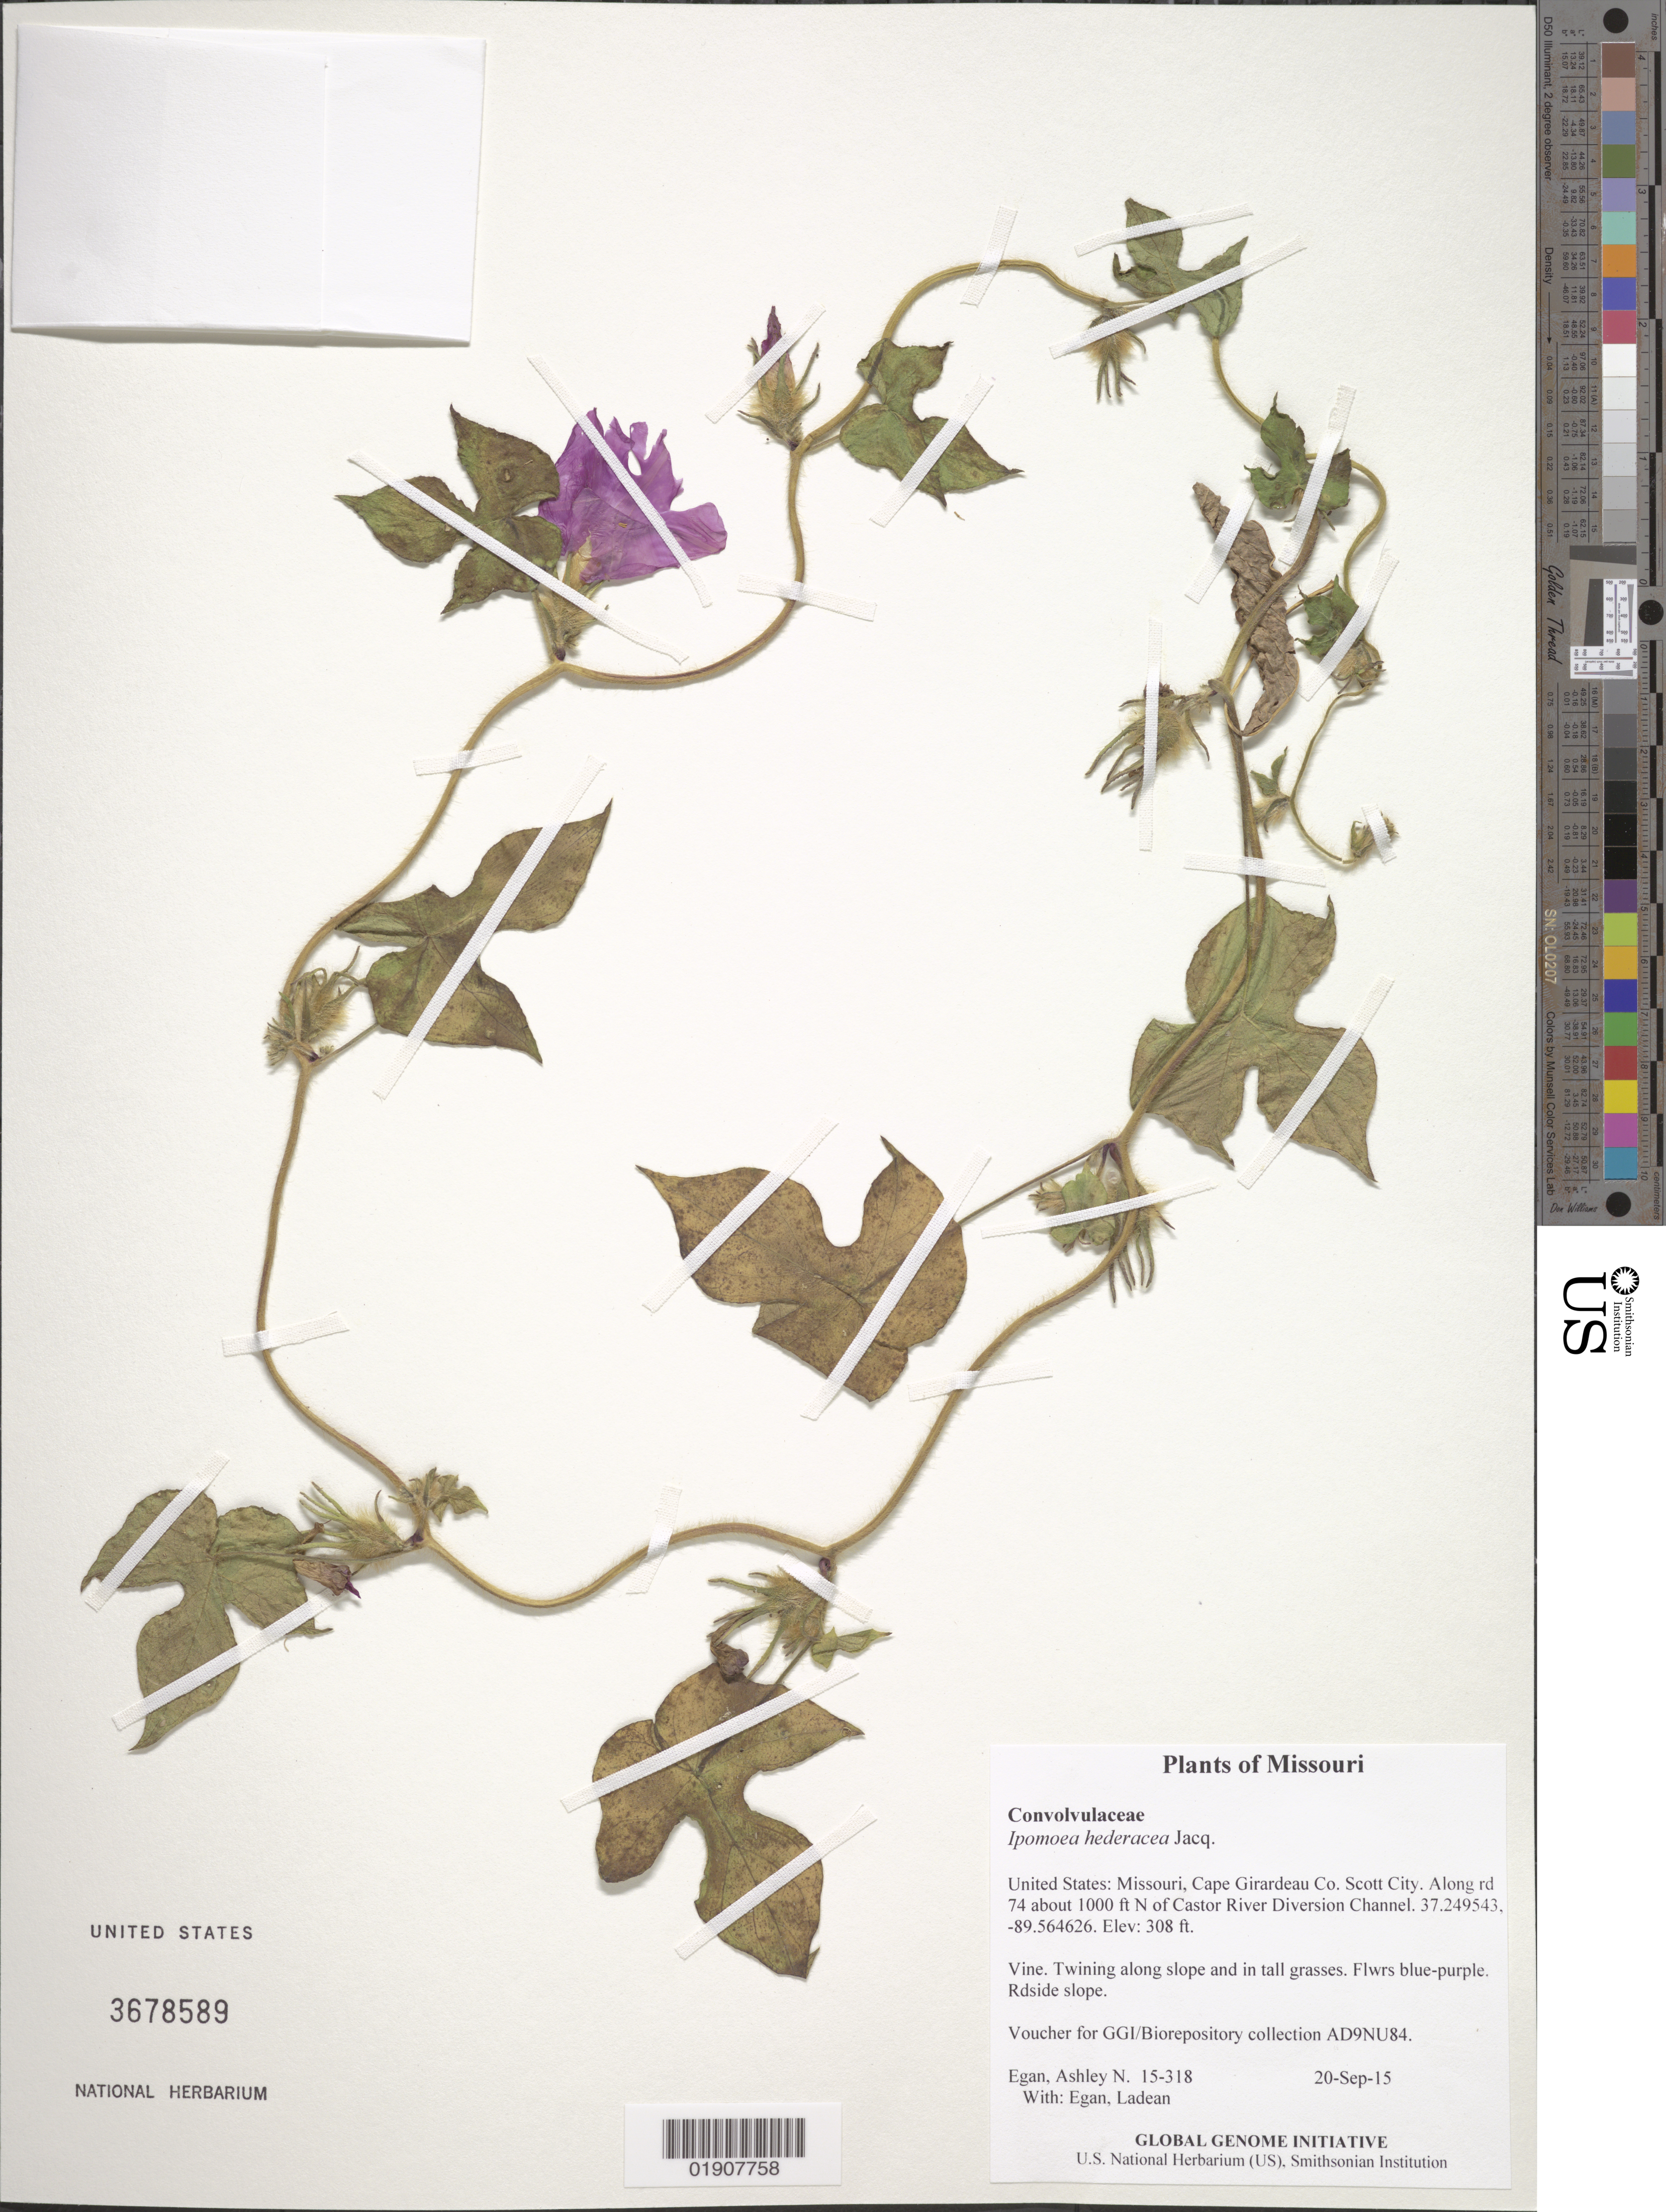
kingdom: Plantae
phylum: Tracheophyta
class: Magnoliopsida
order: Solanales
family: Convolvulaceae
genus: Ipomoea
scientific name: Ipomoea hederacea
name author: Jacq.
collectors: A. N. Egan & L. Egan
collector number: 15-318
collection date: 2015-09-20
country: United States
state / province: Missouri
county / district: Cape Girardeau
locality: Scott City. Along rd 74 about 1000 ft N of Castor River Diversion Channel.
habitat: Rdside slope.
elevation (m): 94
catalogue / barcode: US 3678589